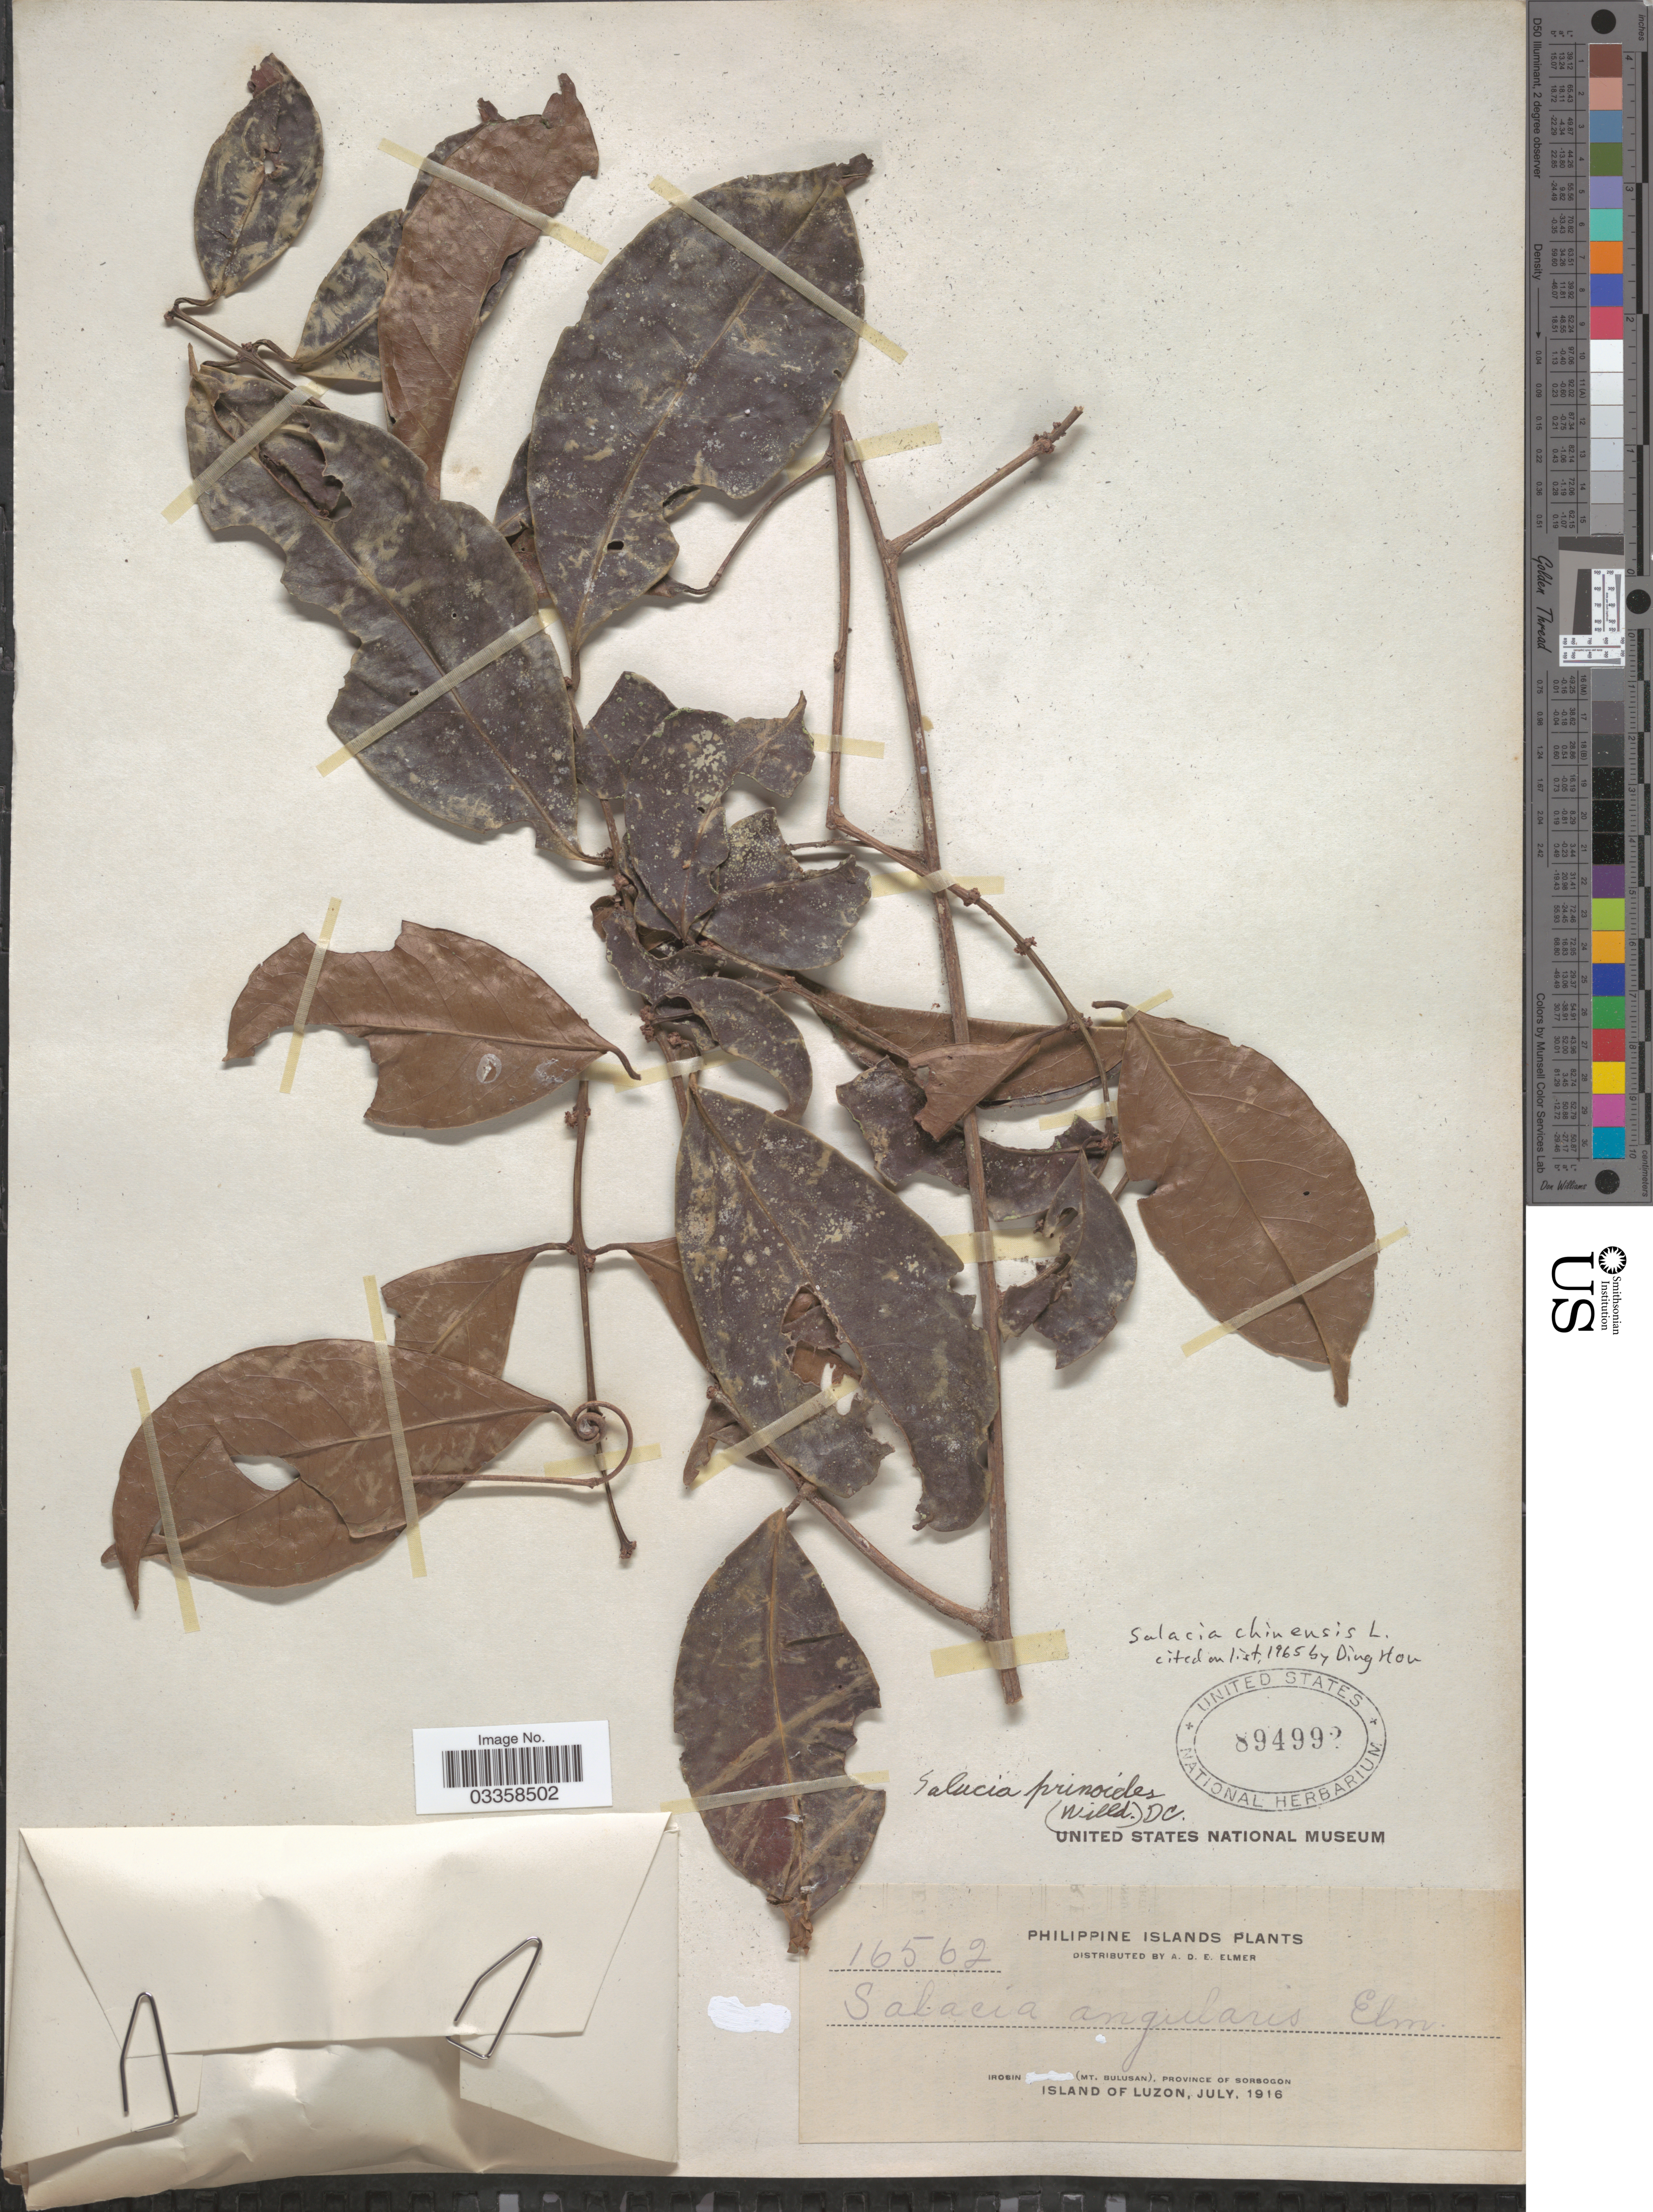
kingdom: Plantae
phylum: Tracheophyta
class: Magnoliopsida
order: Celastrales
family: Celastraceae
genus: Salacia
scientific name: Salacia chinensis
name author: L.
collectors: A. D. E. Elmer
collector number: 16562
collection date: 1916-07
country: Philippines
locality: Philippine Islands. Irosin (Mt. Bulusan), Province of Sorsogon. Island of Luzon.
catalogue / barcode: US 894992